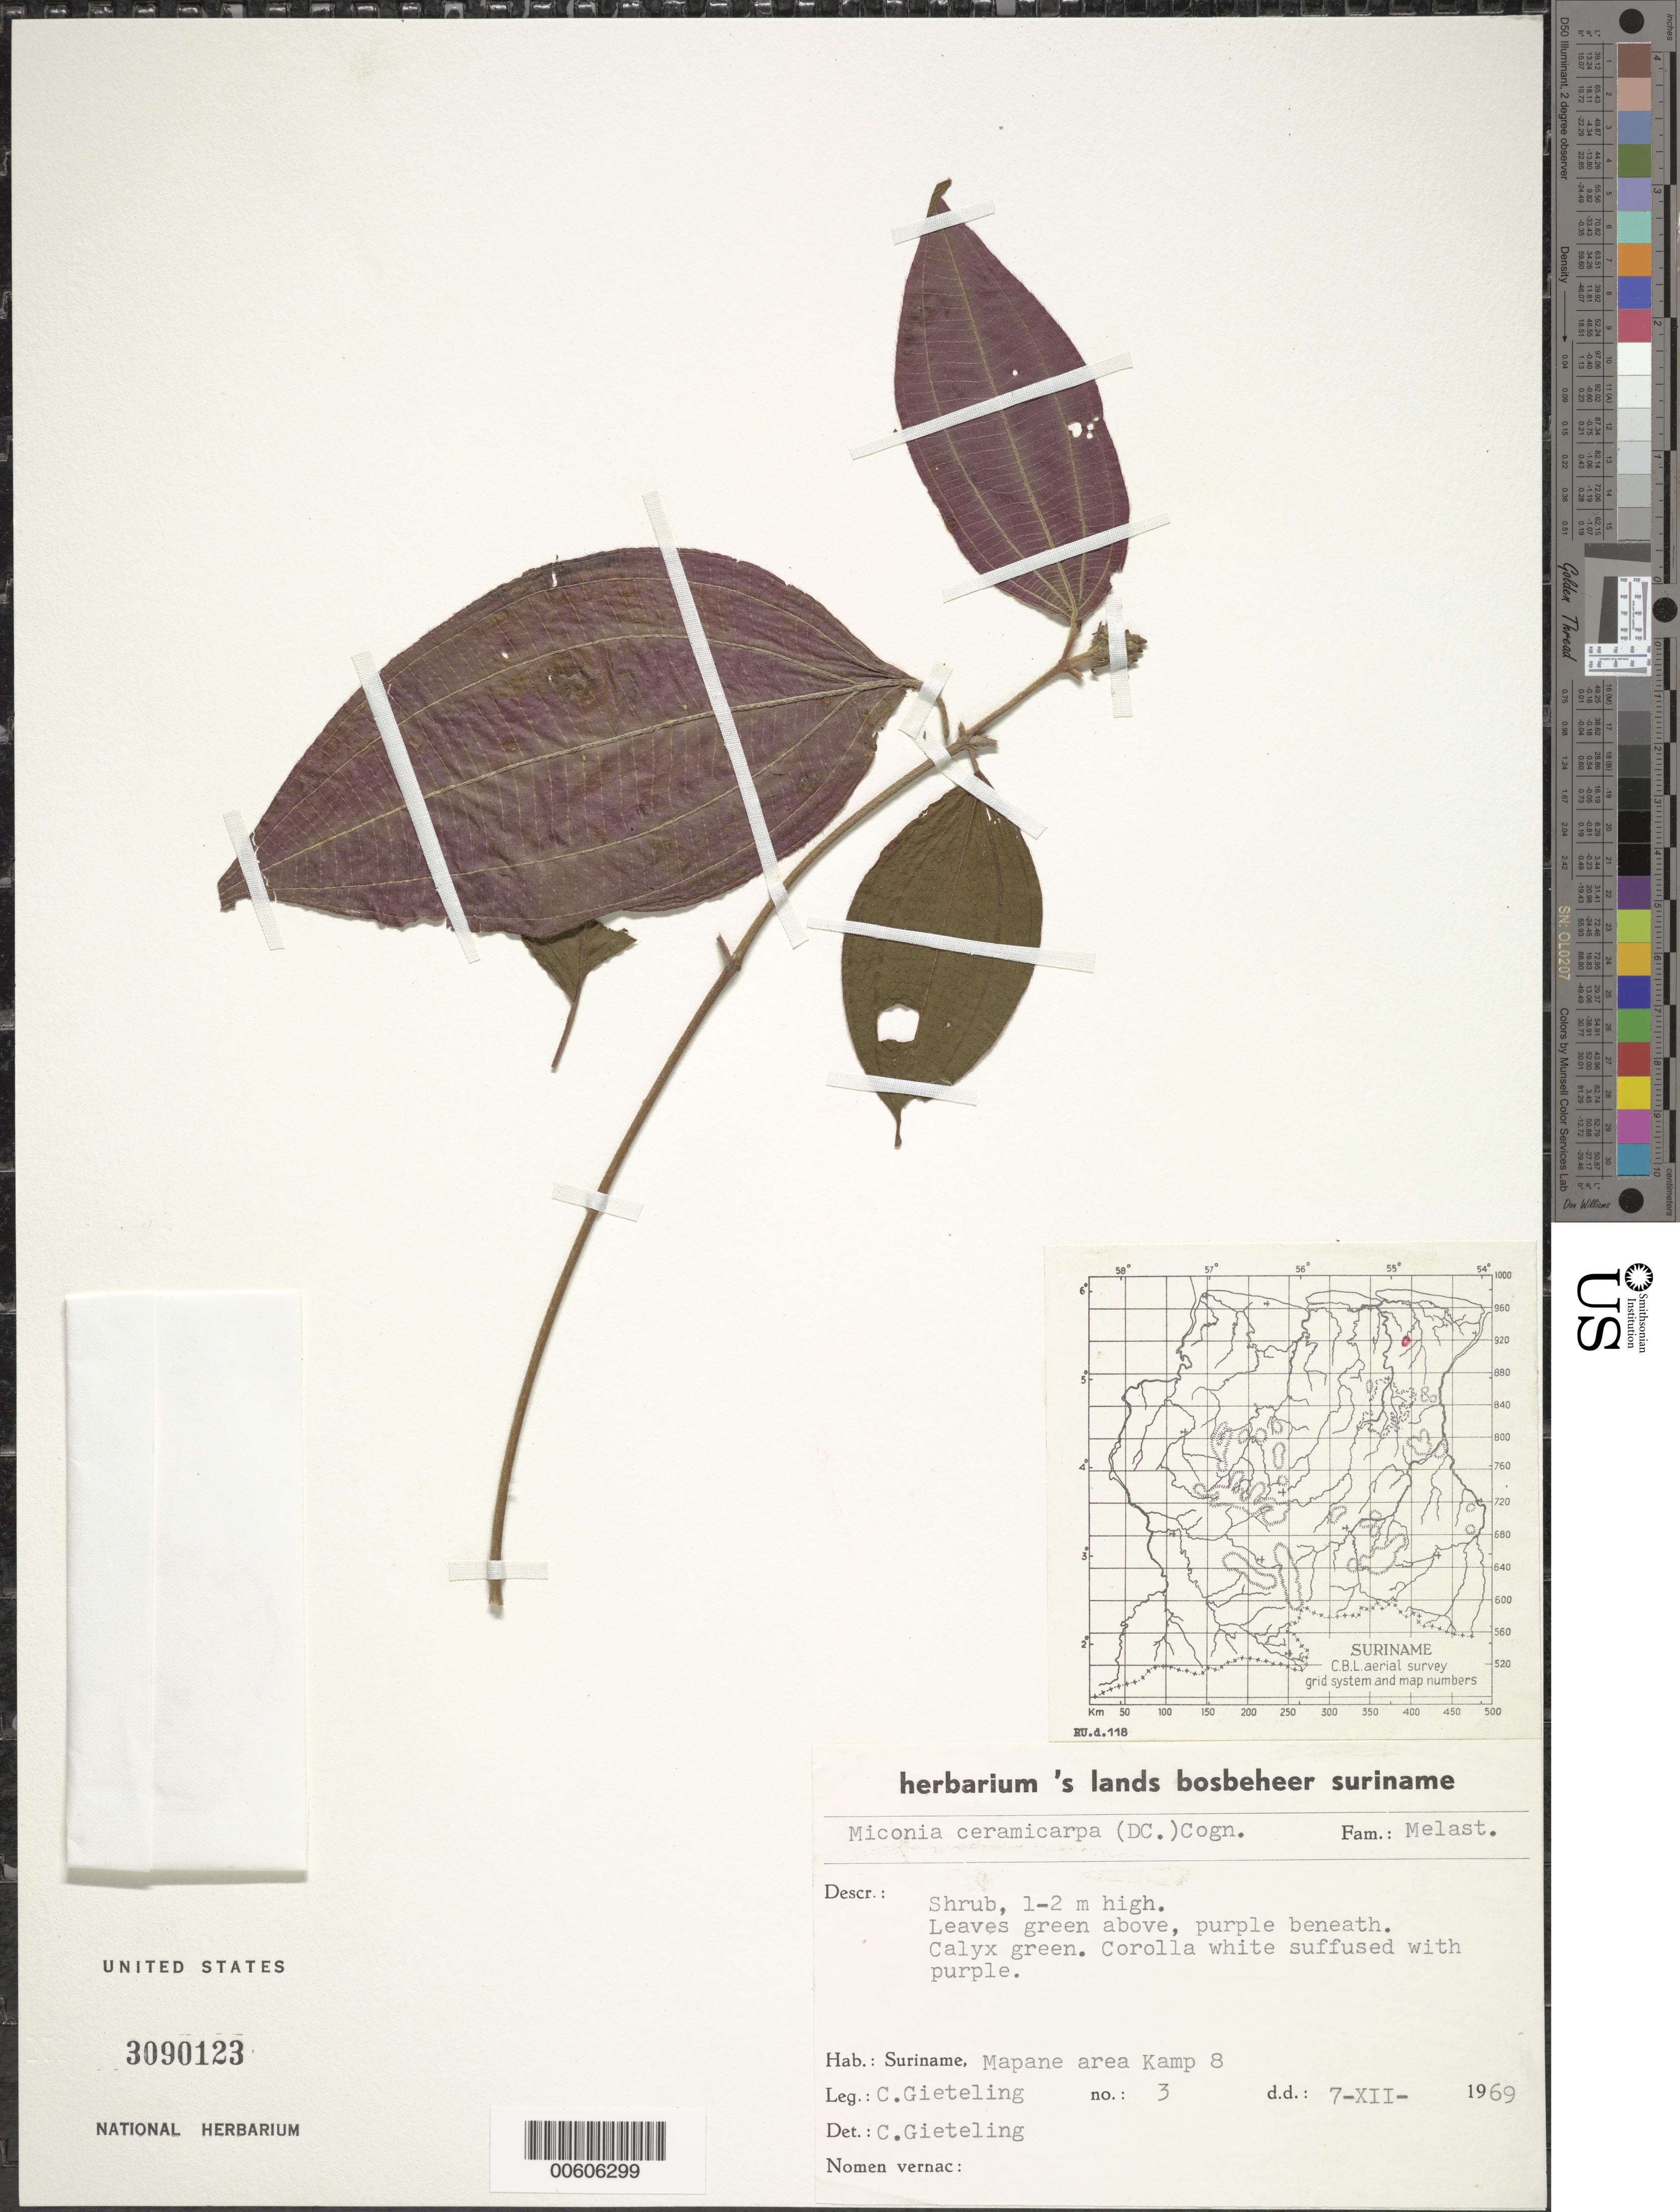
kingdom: Plantae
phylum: Tracheophyta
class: Magnoliopsida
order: Myrtales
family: Melastomataceae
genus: Miconia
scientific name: Miconia ceramicarpa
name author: (DC.) Cogn.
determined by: Gieteling, C. J.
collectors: C. Gieteling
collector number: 3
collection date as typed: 7-Dec-69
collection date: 1969-12-07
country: Suriname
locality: Mapane Kreek area, Kamp 8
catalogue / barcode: US 3090123